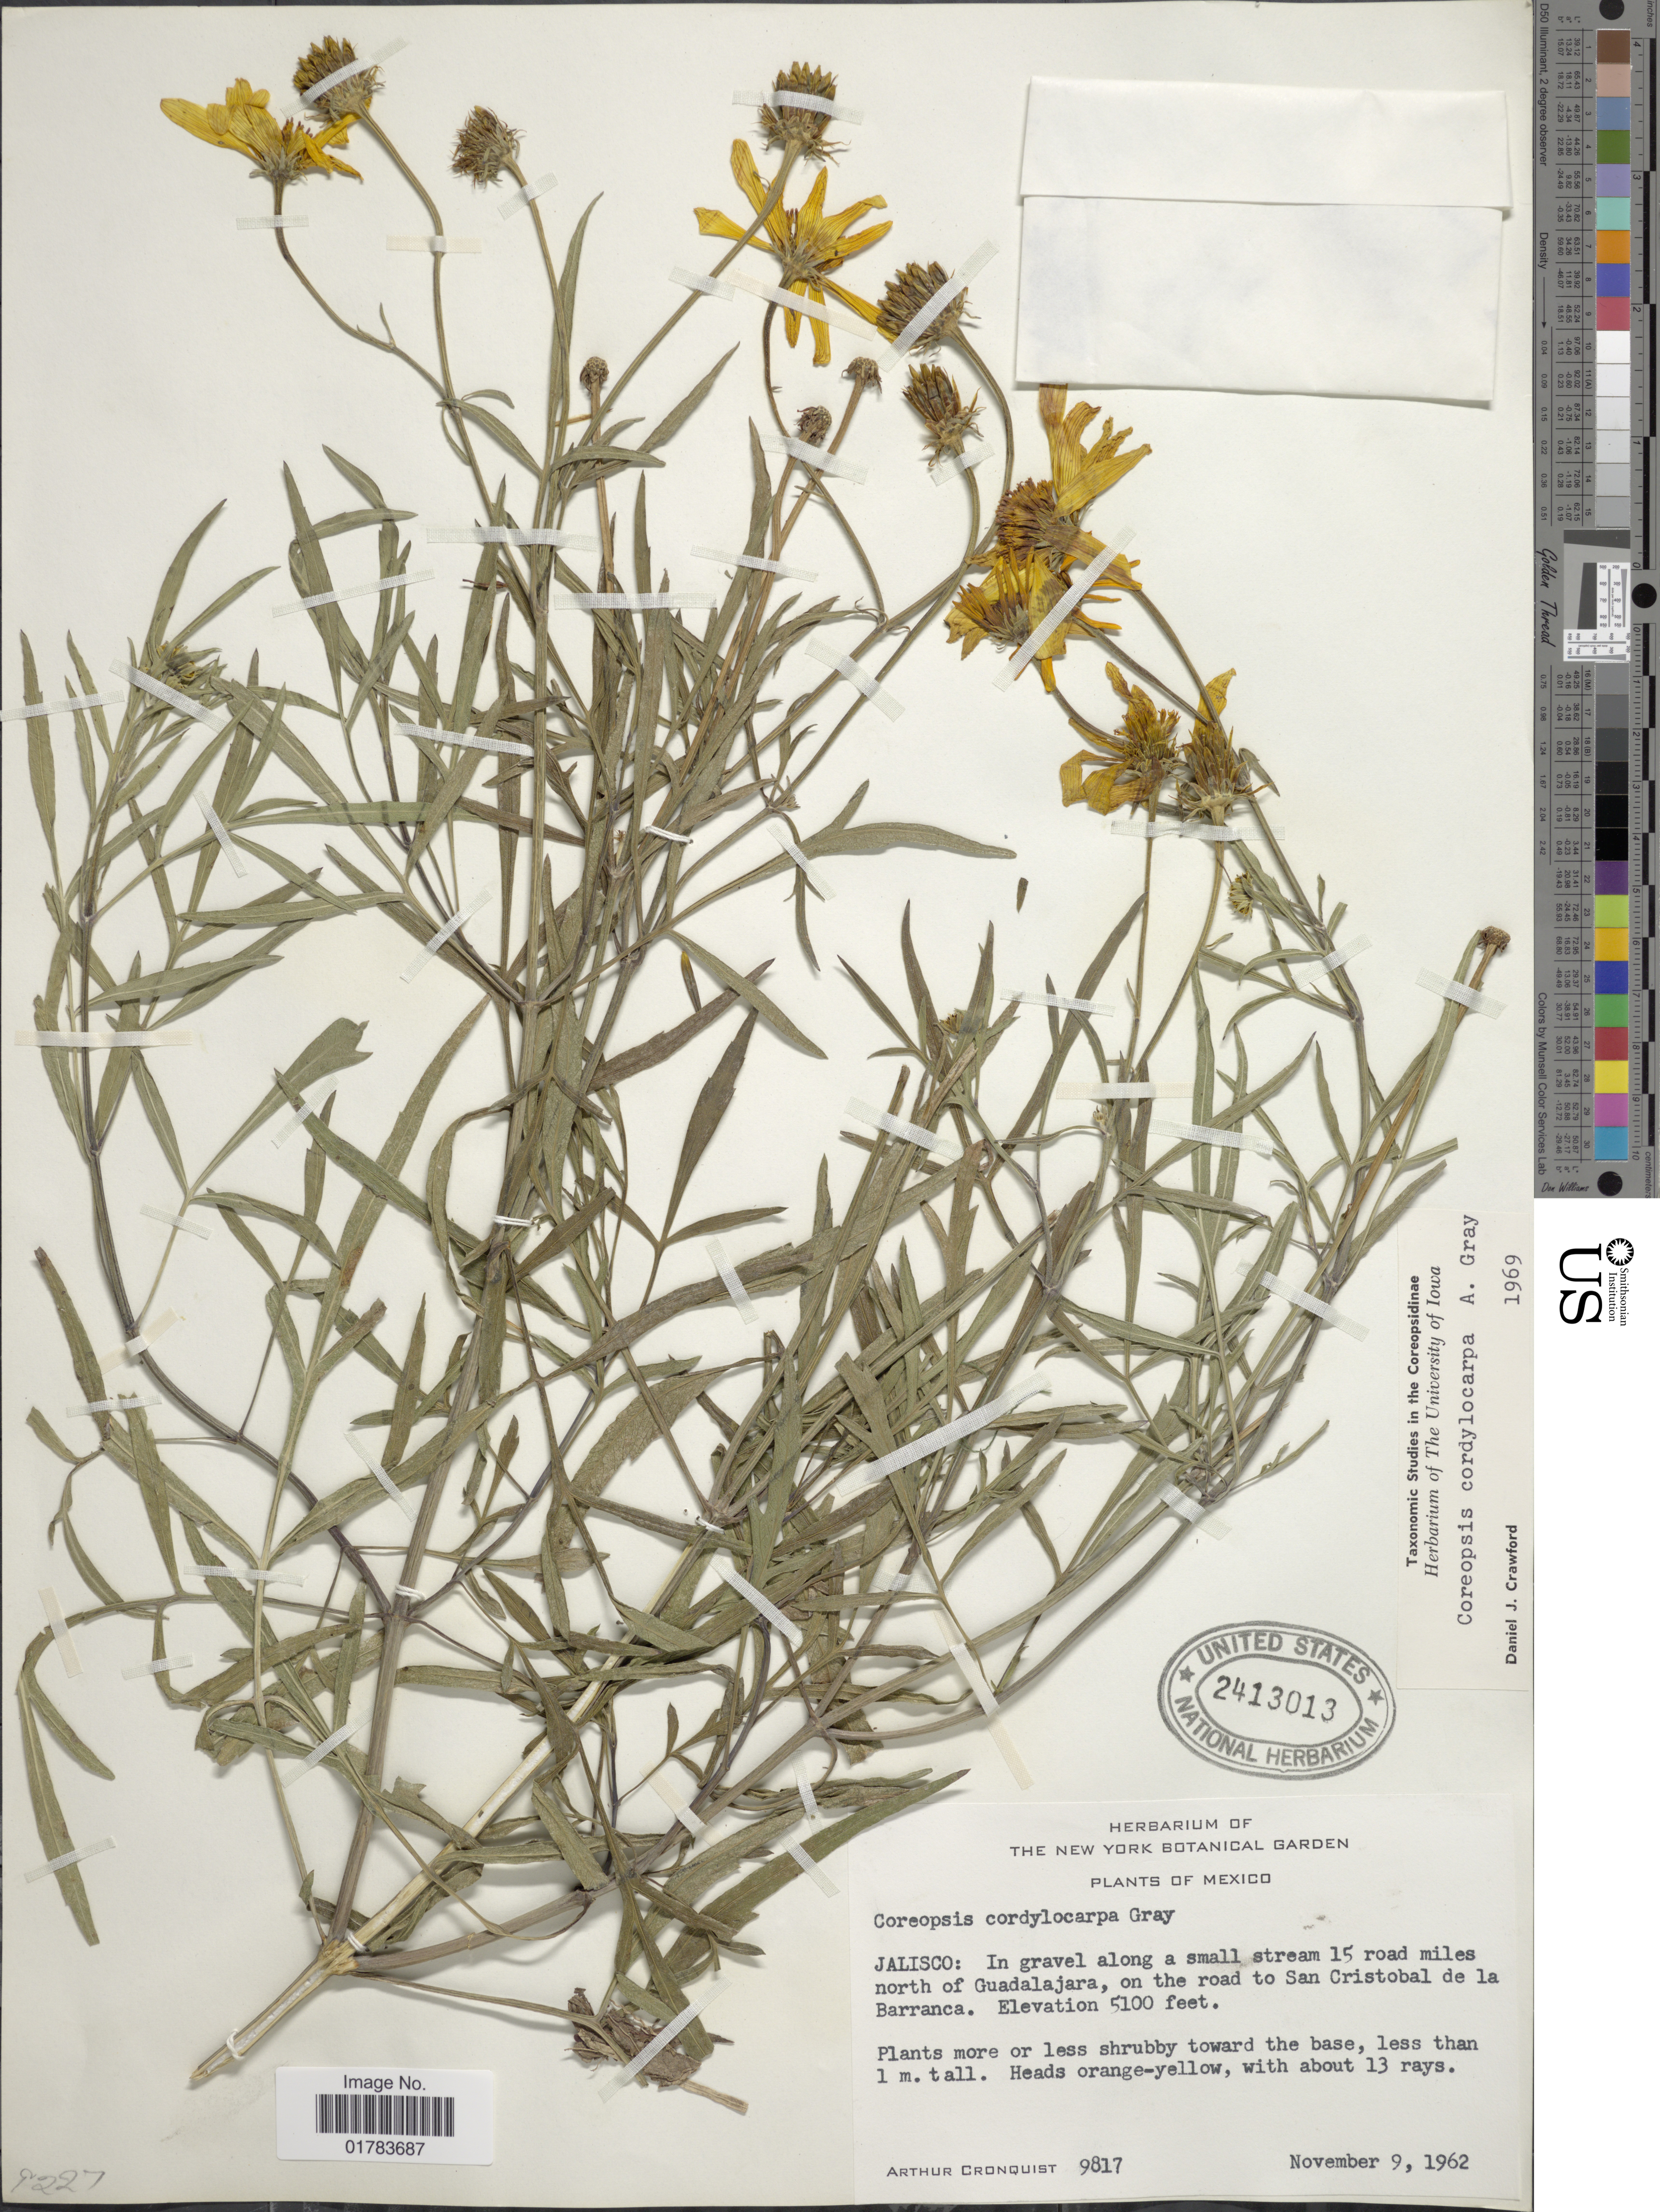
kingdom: Plantae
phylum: Tracheophyta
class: Magnoliopsida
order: Asterales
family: Asteraceae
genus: Coreopsis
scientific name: Coreopsis cordylocarpa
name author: A. Gray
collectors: A. J. Cronquist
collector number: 9817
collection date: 1962-11-09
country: Mexico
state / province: Jalisco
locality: In gravel along a smaal stream 15 road miles north of Guadalajara, on the road to San Cristobal de la Barranca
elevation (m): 1554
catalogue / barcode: US 2413013